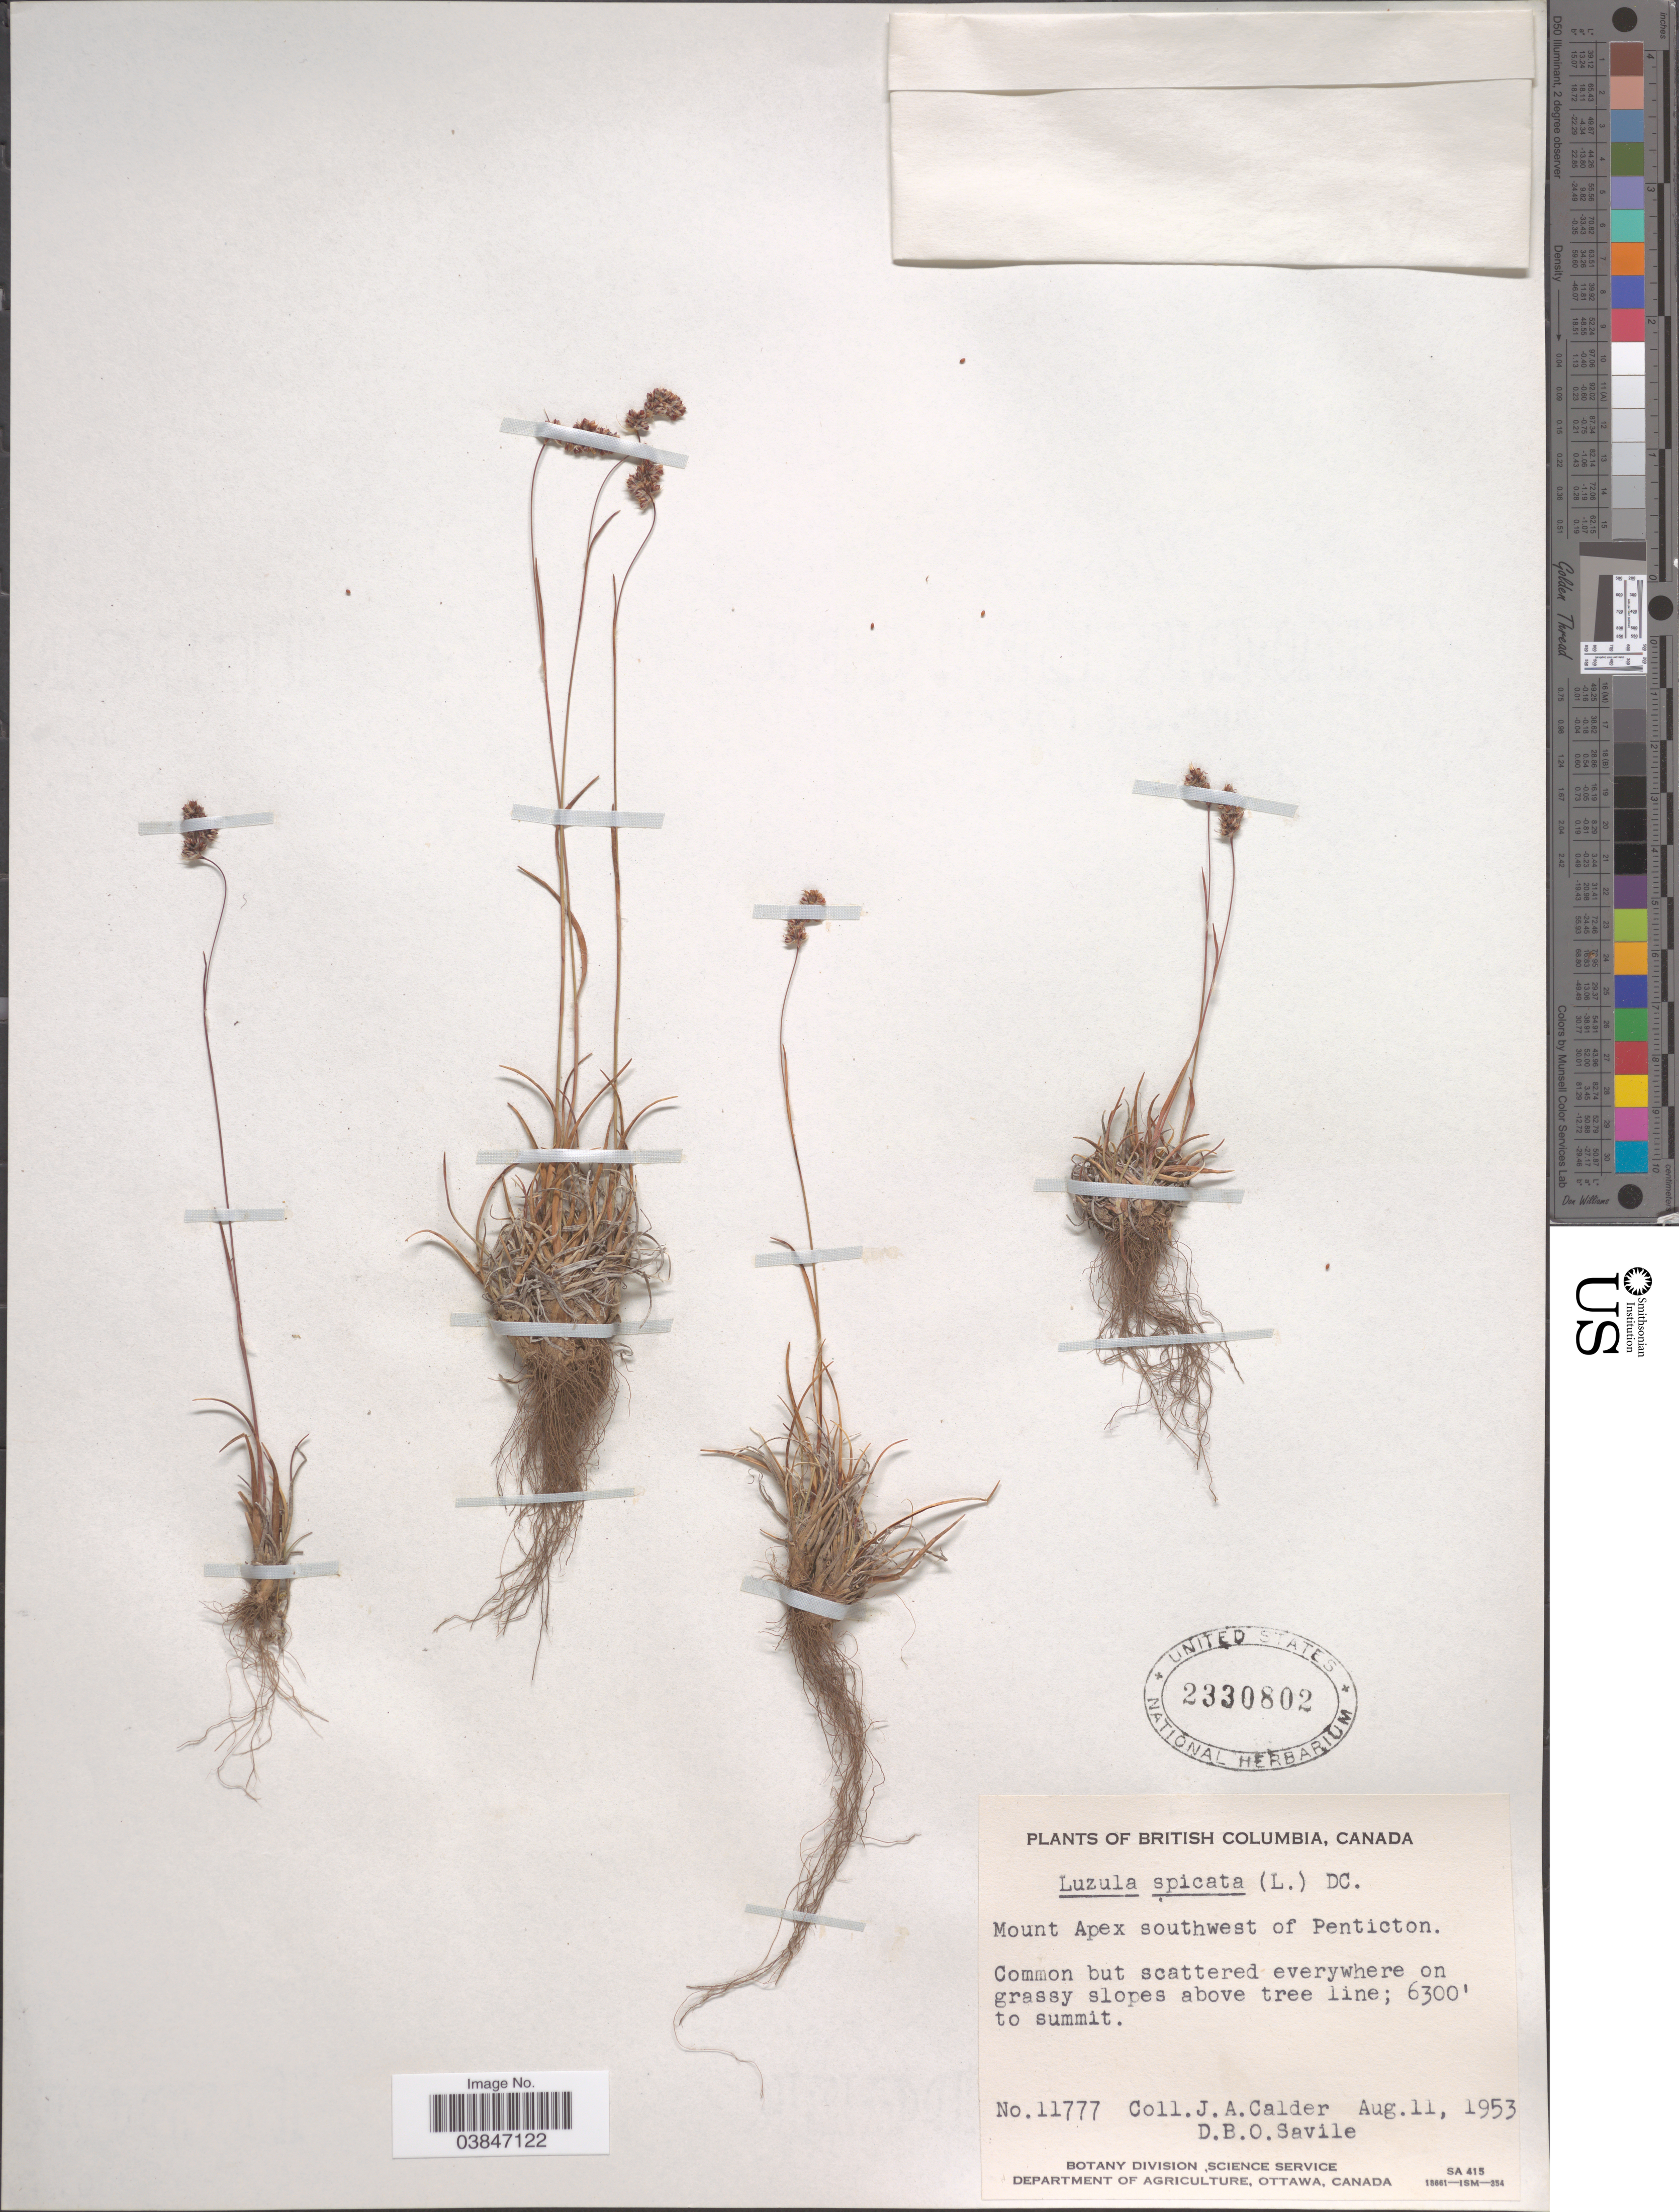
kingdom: Plantae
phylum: Tracheophyta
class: Liliopsida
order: Poales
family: Juncaceae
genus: Luzula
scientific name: Luzula spicata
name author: (L.) DC.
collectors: J. A. Calder & D. Savile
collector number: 11777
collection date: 1953-08-11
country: Canada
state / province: British Columbia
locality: Mount Apex southwest of Penticton.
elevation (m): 1920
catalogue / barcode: US 2330802